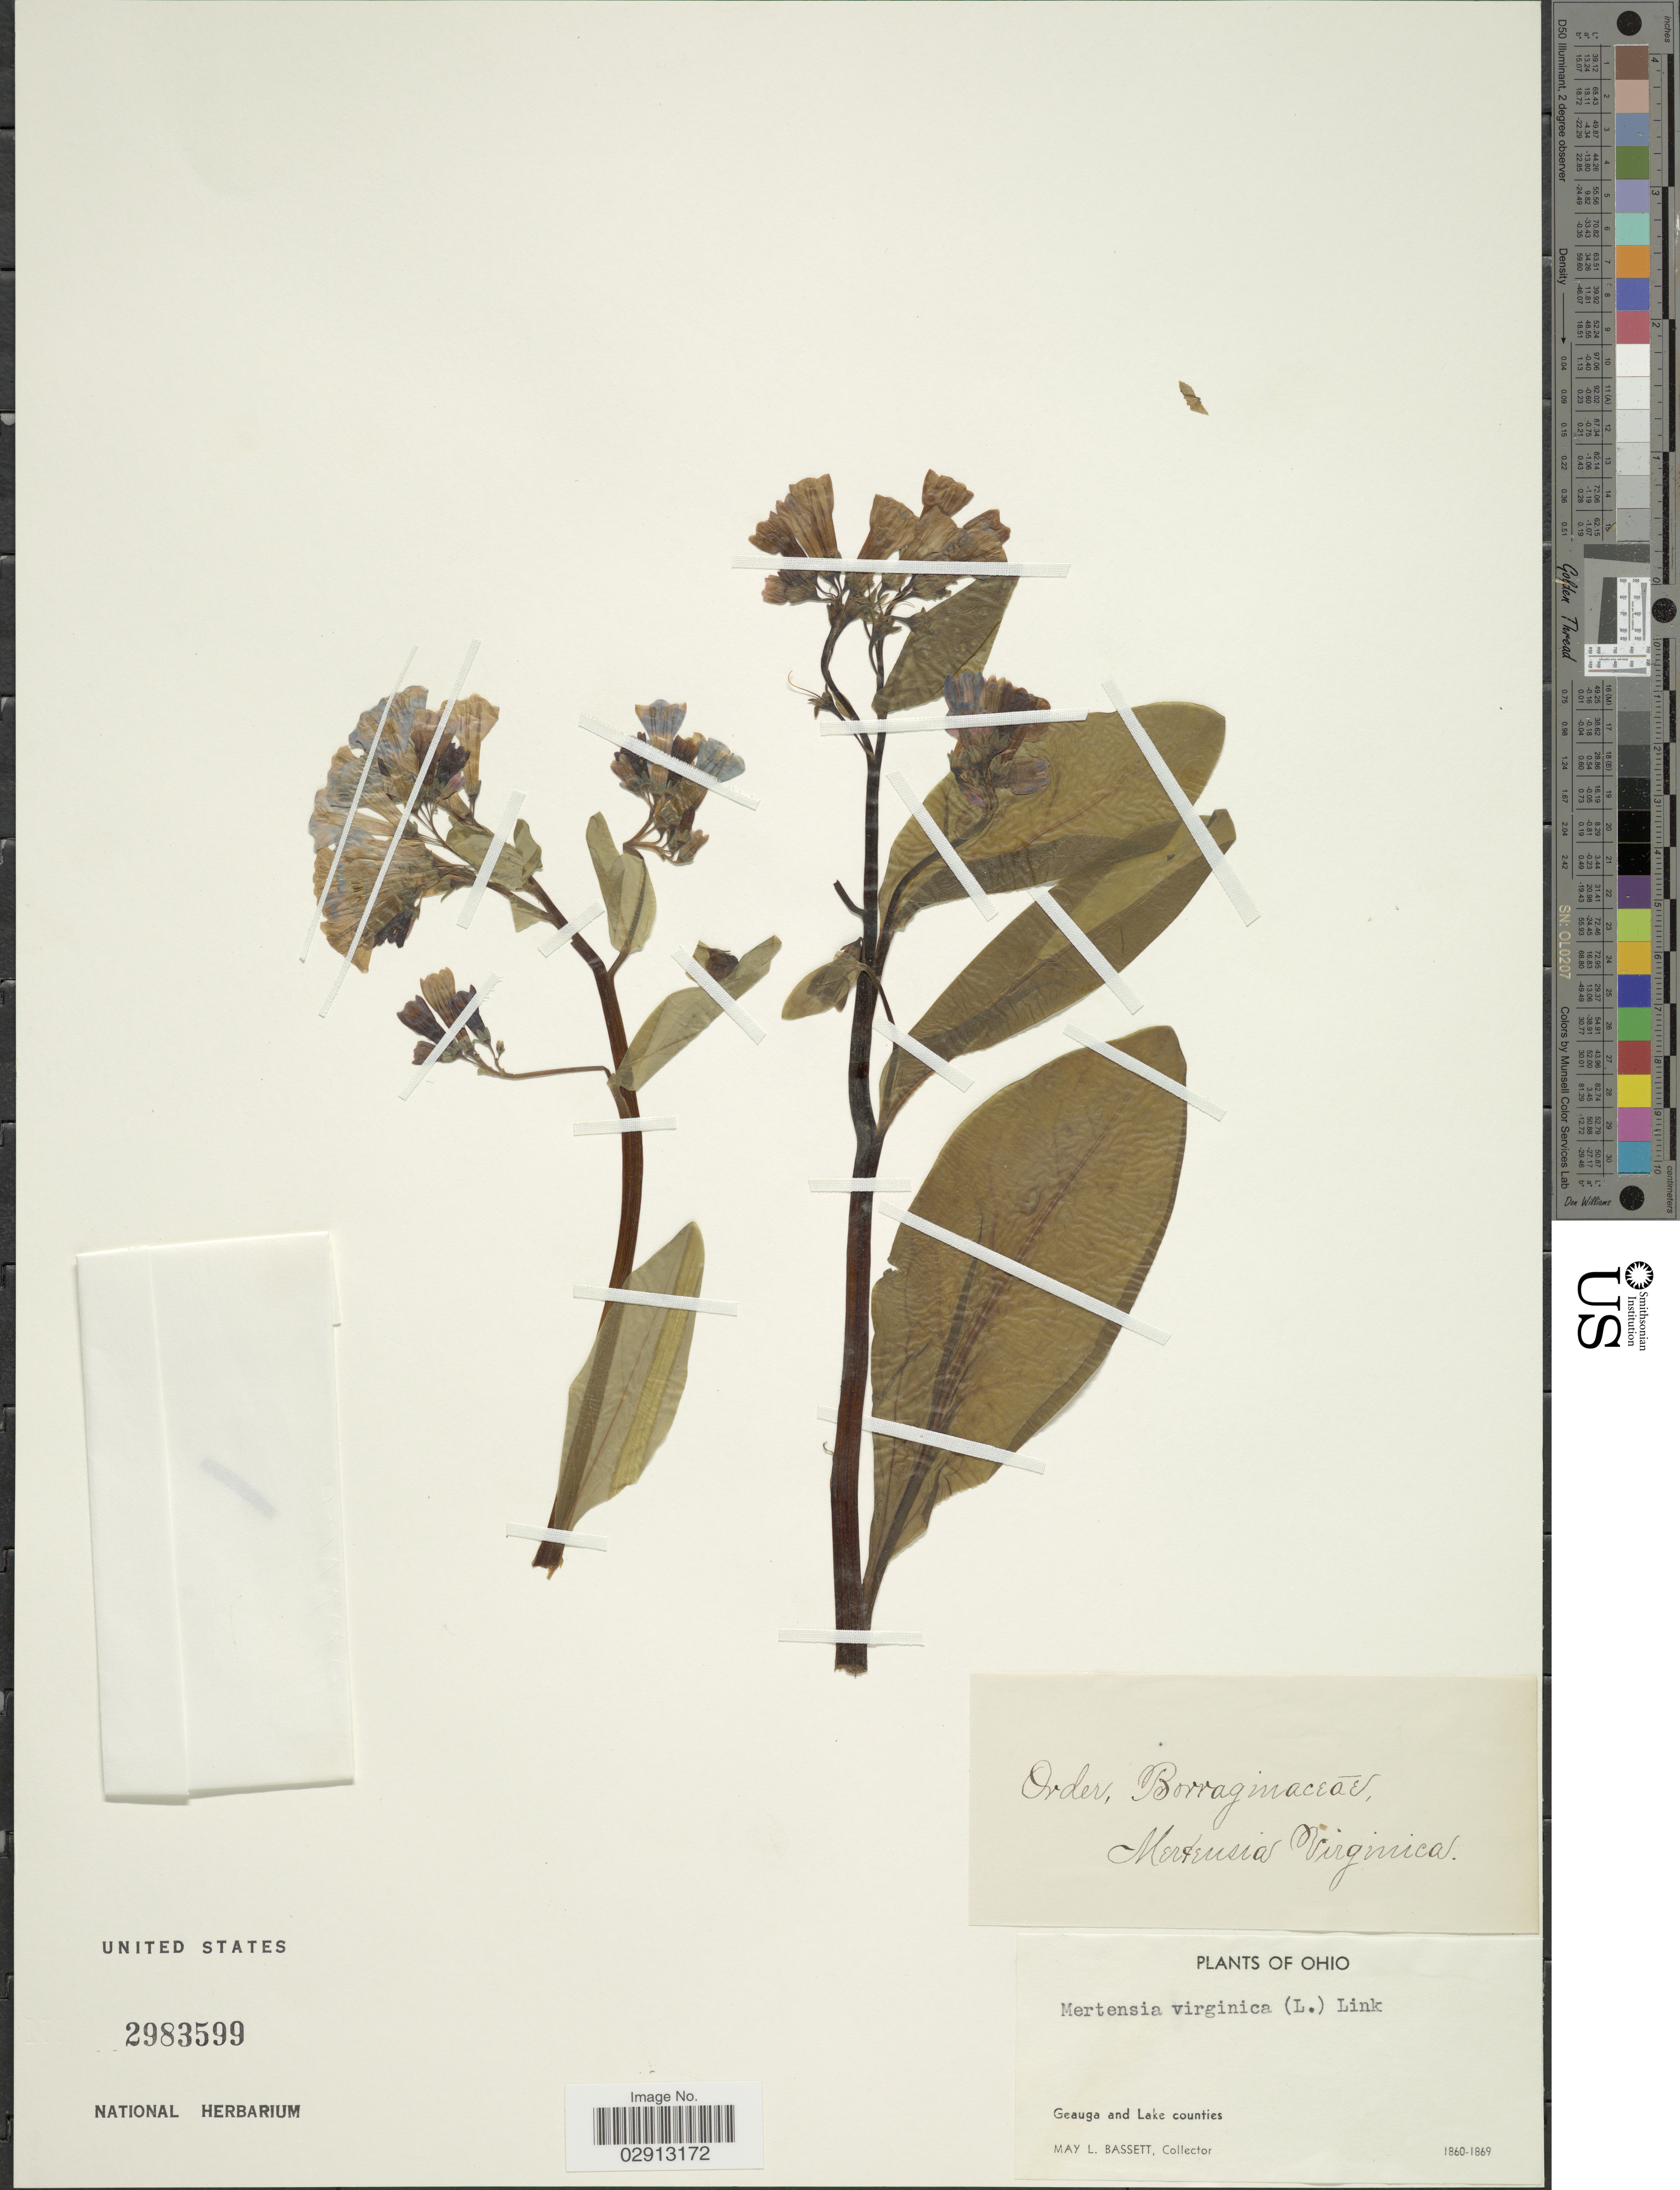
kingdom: Plantae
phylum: Tracheophyta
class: Magnoliopsida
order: Boraginales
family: Boraginaceae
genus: Mertensia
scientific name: Mertensia virginica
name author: (L.) Pers. ex Link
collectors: M. L. Bassett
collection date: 1860/1869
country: United States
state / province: Ohio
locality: Geauga and Lake counties.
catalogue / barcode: US 2983599